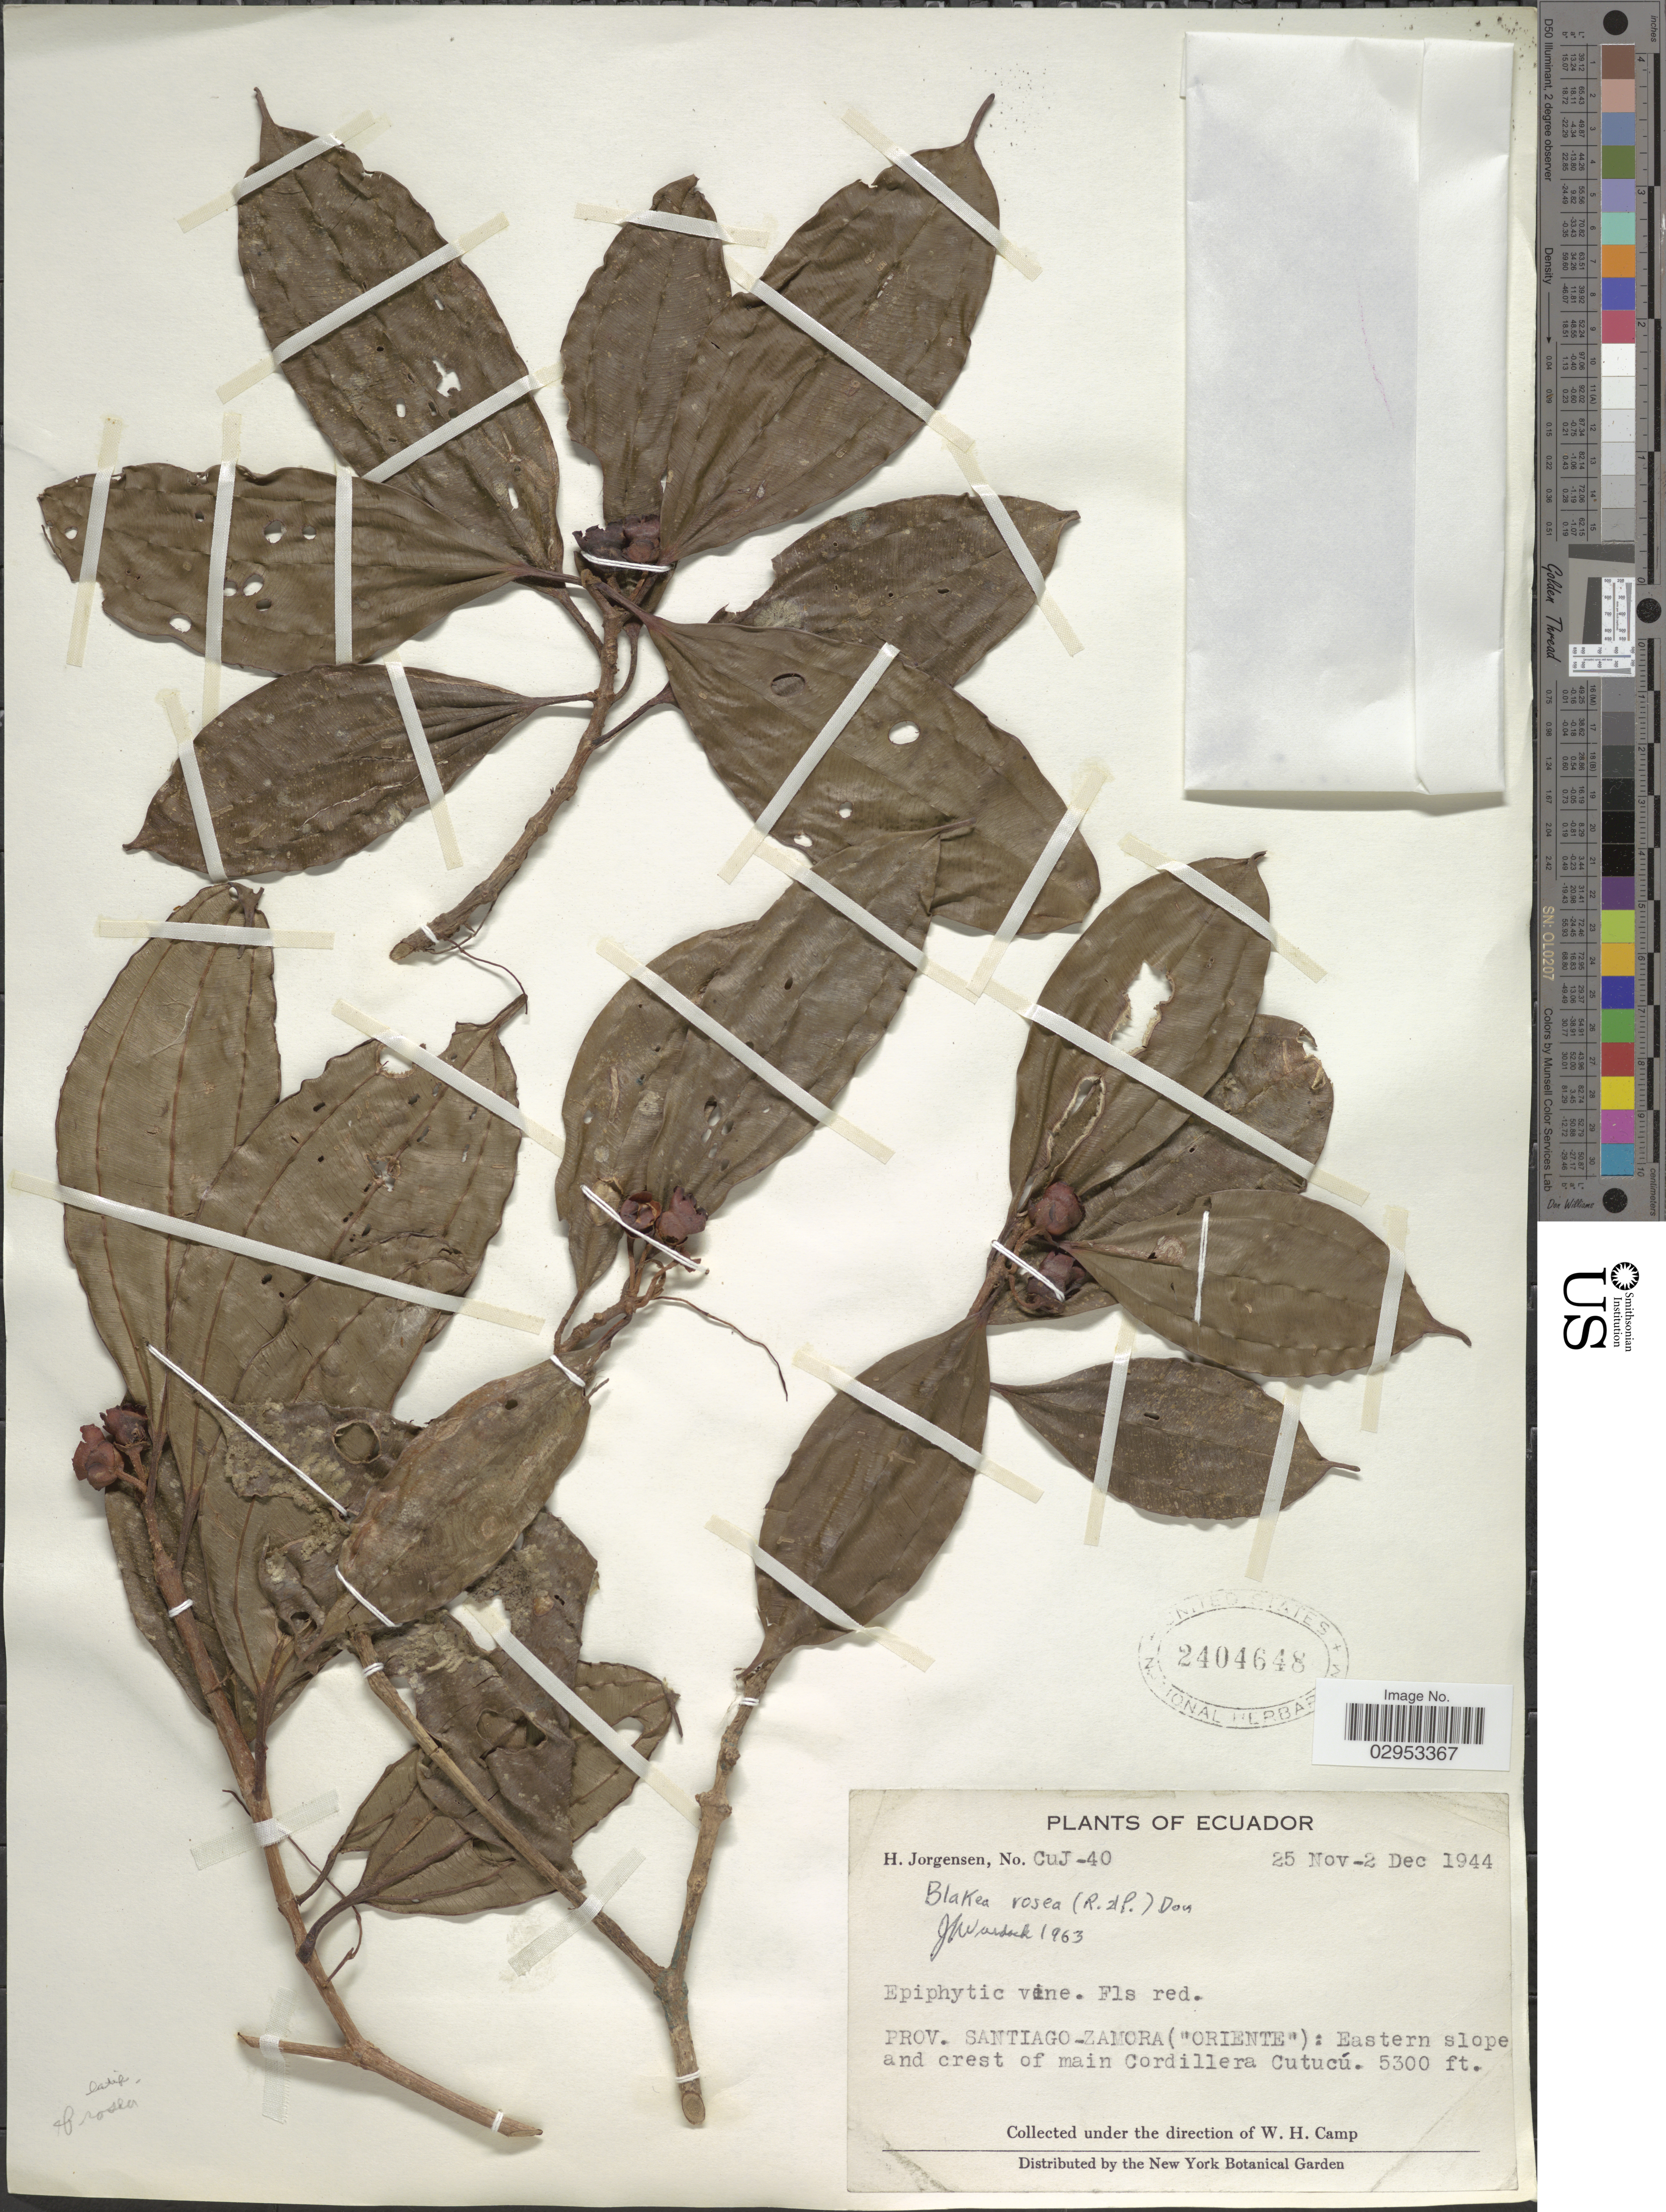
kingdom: Plantae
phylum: Tracheophyta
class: Magnoliopsida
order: Myrtales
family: Melastomataceae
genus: Blakea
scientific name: Blakea rosea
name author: D. Don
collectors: H. Jørgensen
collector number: CuJ-40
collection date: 1944-11-25/1944-12-02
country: Ecuador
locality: Prov. Santiago-Zamora ("Oriente"): Eastern slope and crest of main Cordillera Cutucú.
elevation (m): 1615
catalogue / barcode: US 2404648